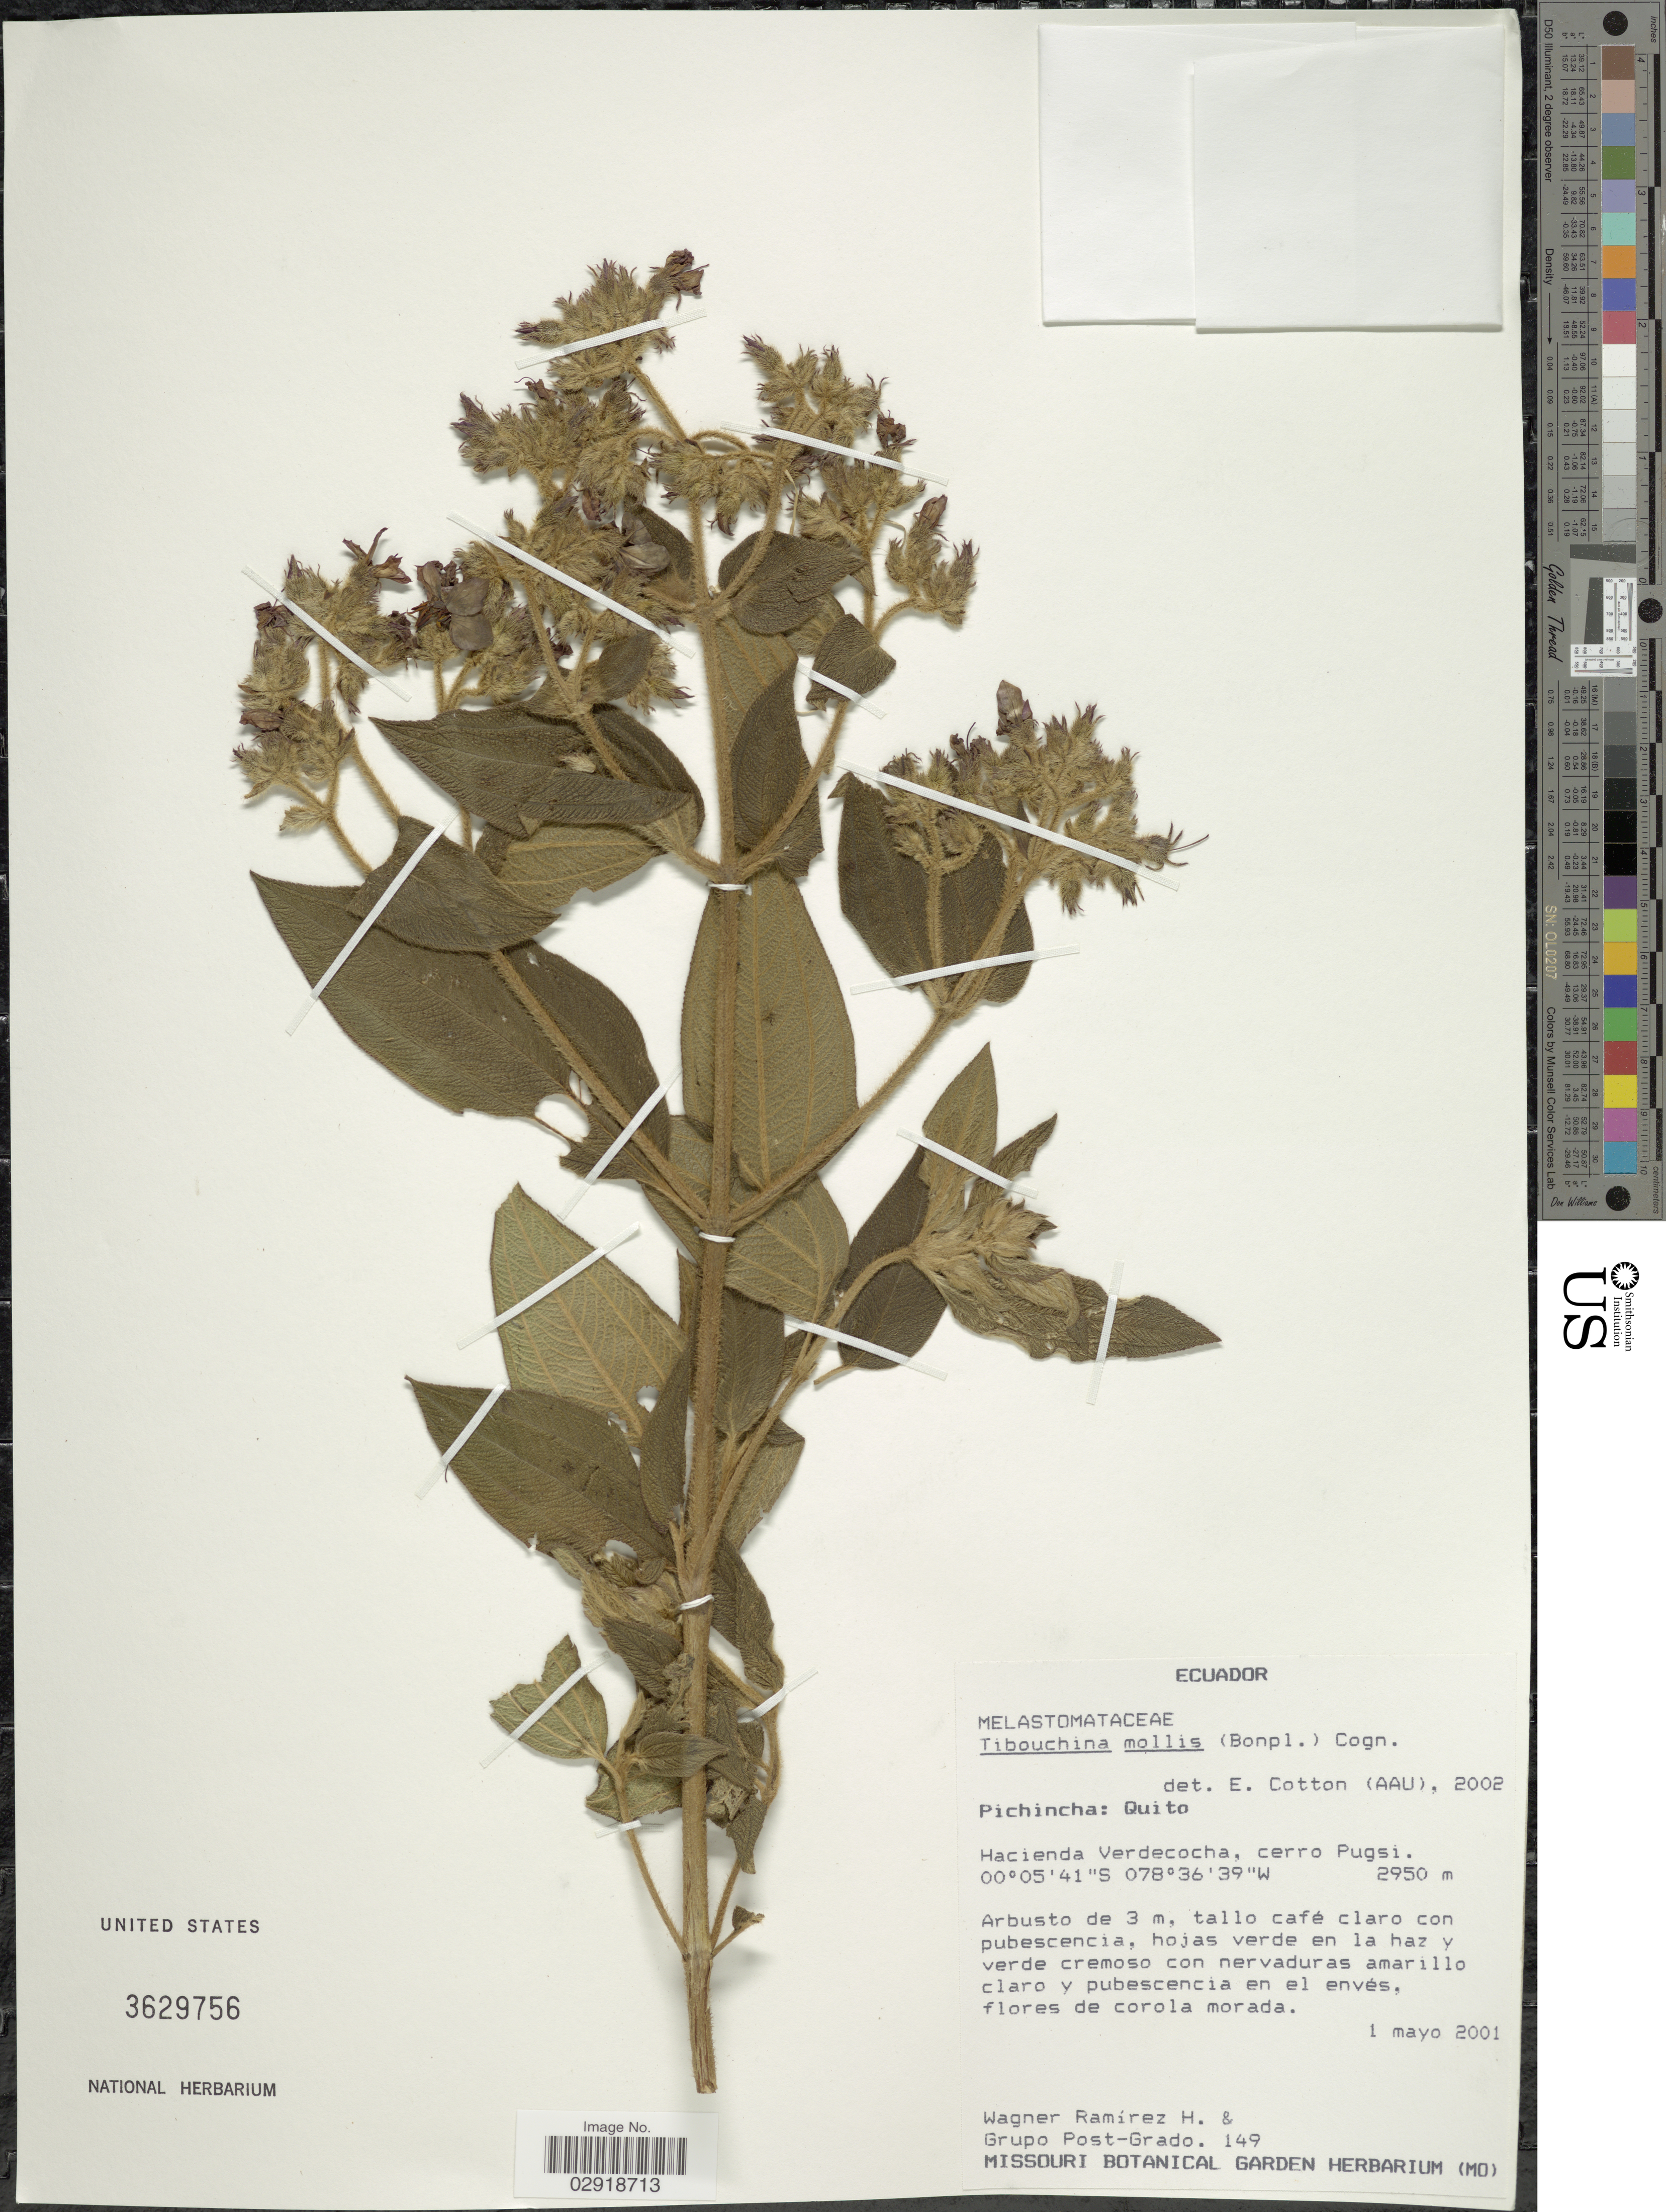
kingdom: Plantae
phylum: Tracheophyta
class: Magnoliopsida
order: Myrtales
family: Melastomataceae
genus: Chaetogastra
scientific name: Chaetogastra mollis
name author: (Bonpl.) DC.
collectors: W. Ramírez H. & Grupo Post Grad.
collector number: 149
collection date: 2001-05-01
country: Ecuador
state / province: Pichincha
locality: Quito. Hacienda Verdecocha, cerro Pugsi.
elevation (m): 2950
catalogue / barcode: US 3629756